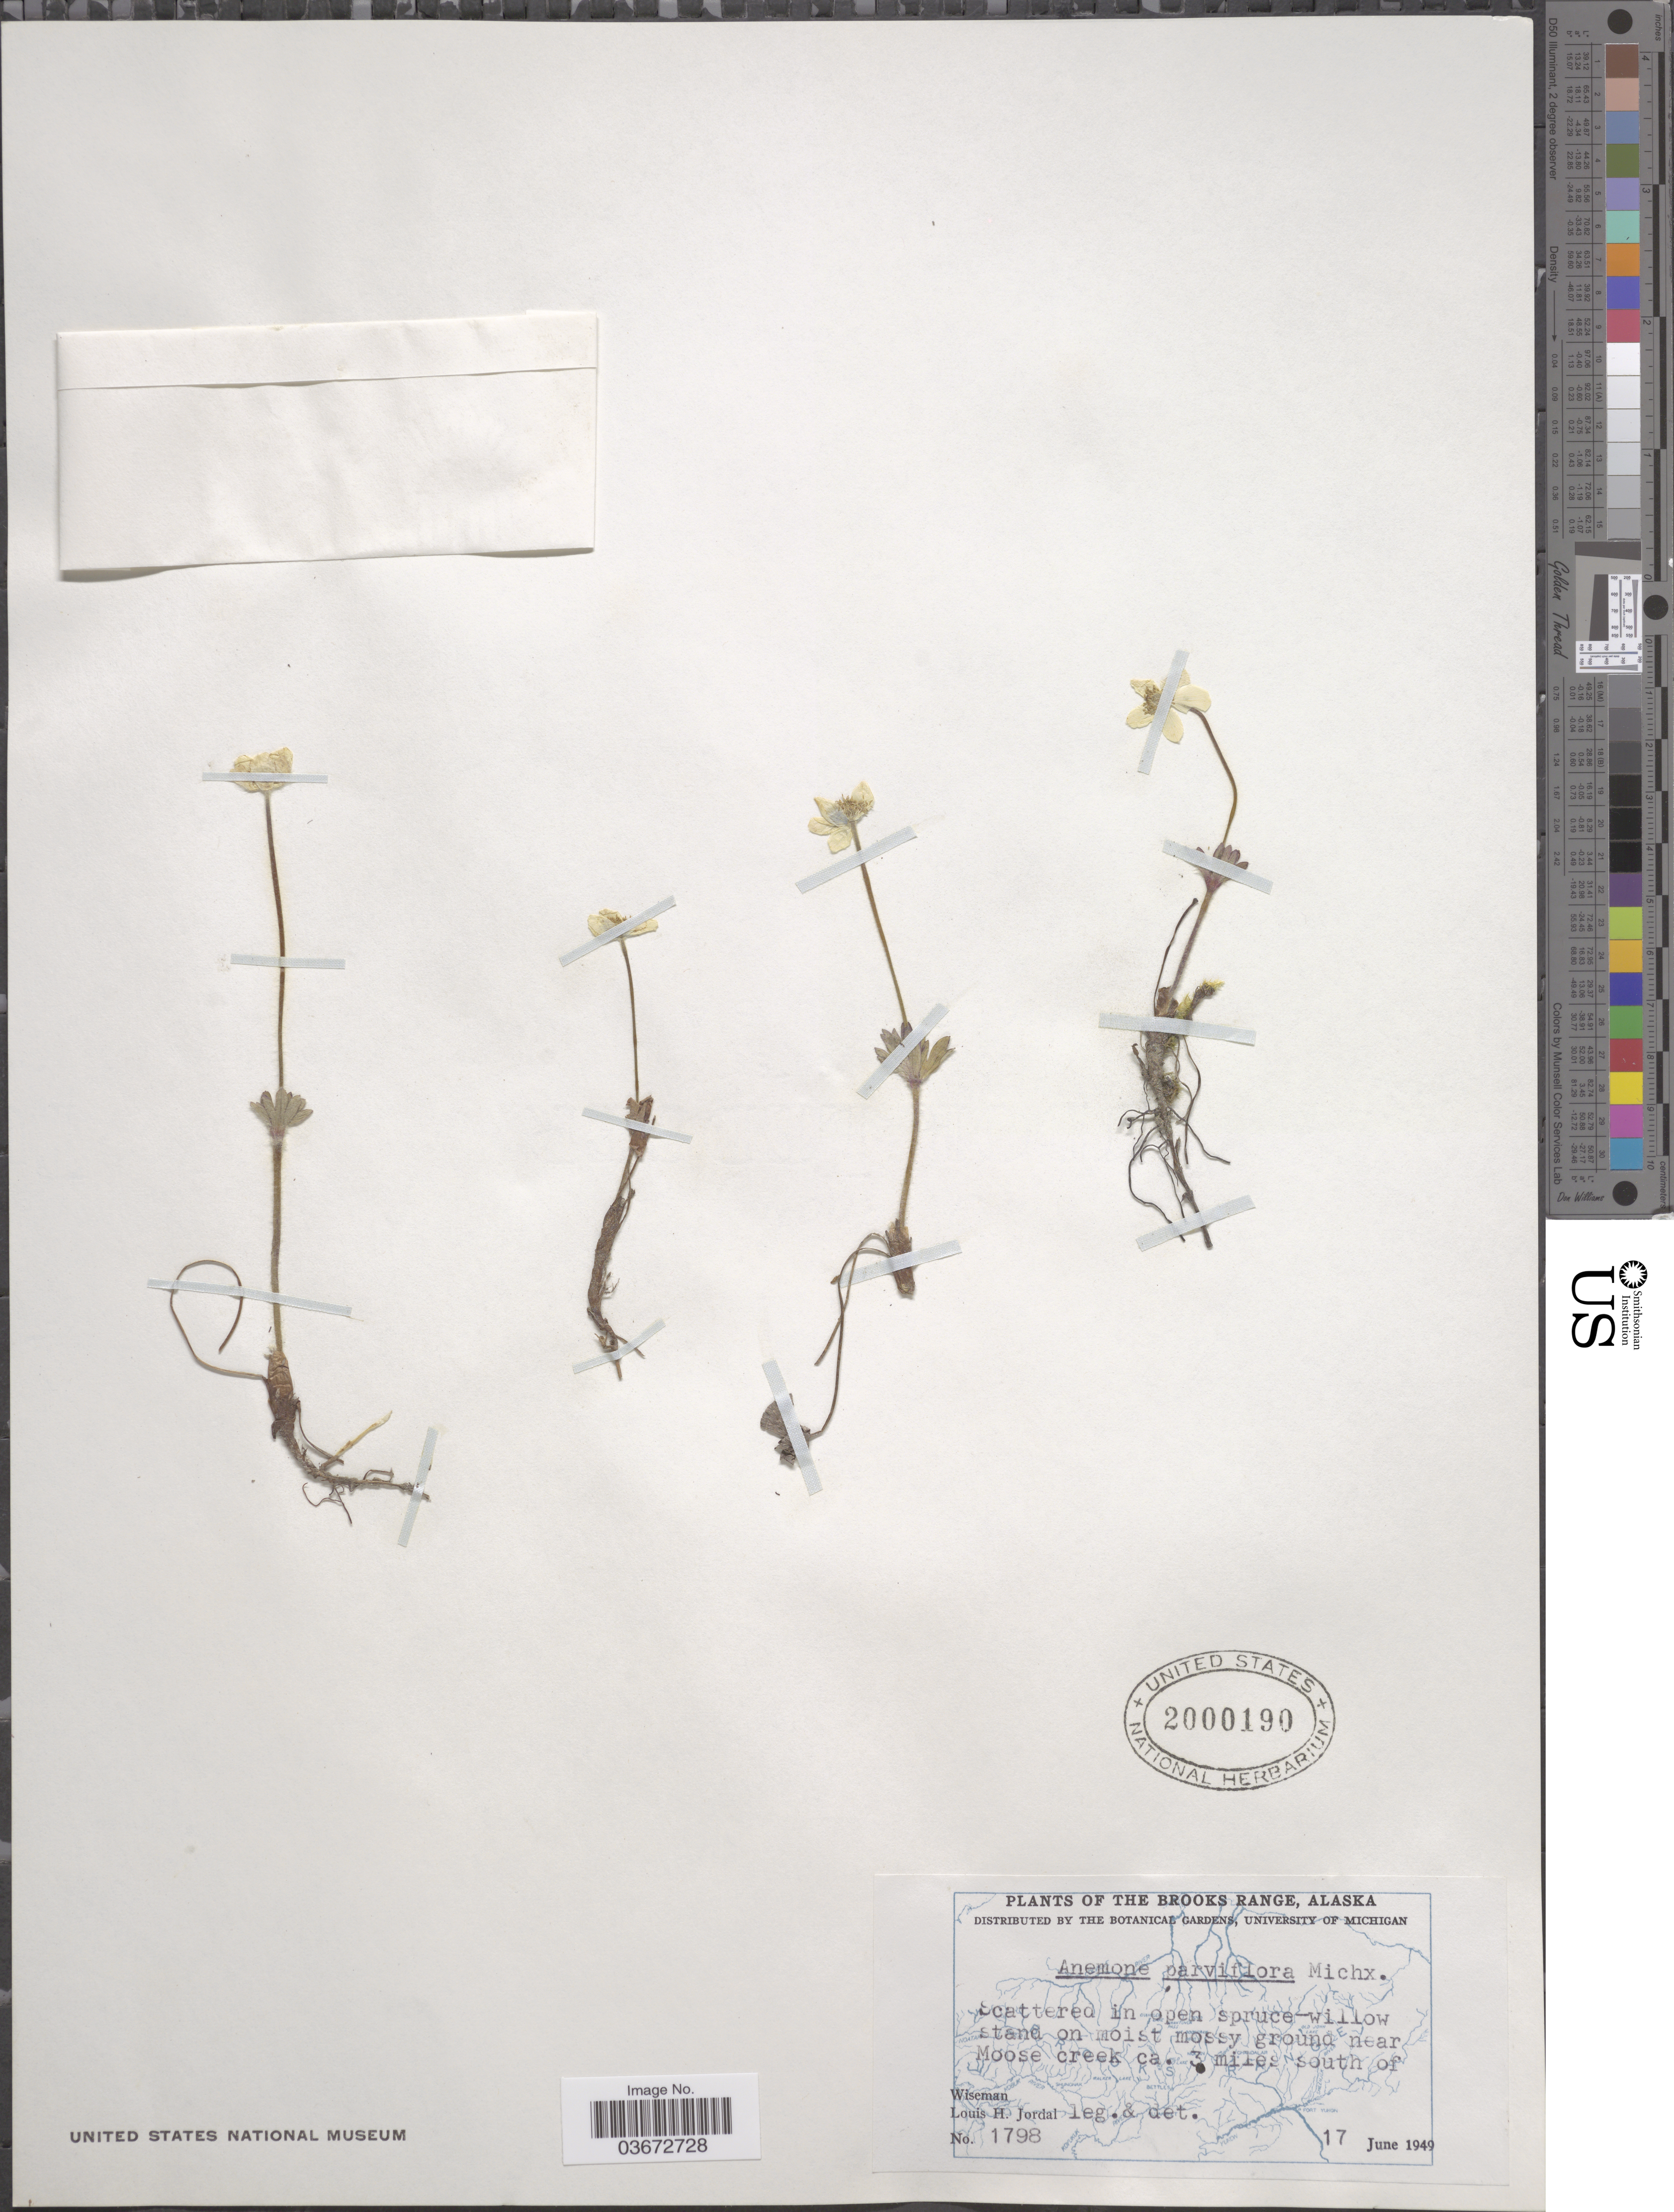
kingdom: Plantae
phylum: Tracheophyta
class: Magnoliopsida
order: Ranunculales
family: Ranunculaceae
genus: Anemone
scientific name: Anemone parviflora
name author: Michx.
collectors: L. Jordal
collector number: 1798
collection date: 1949-06-17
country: United States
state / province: Alaska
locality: The Brooks Range. Near Moose creek ca. 3 miles south of Wiseman.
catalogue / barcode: US 2000190